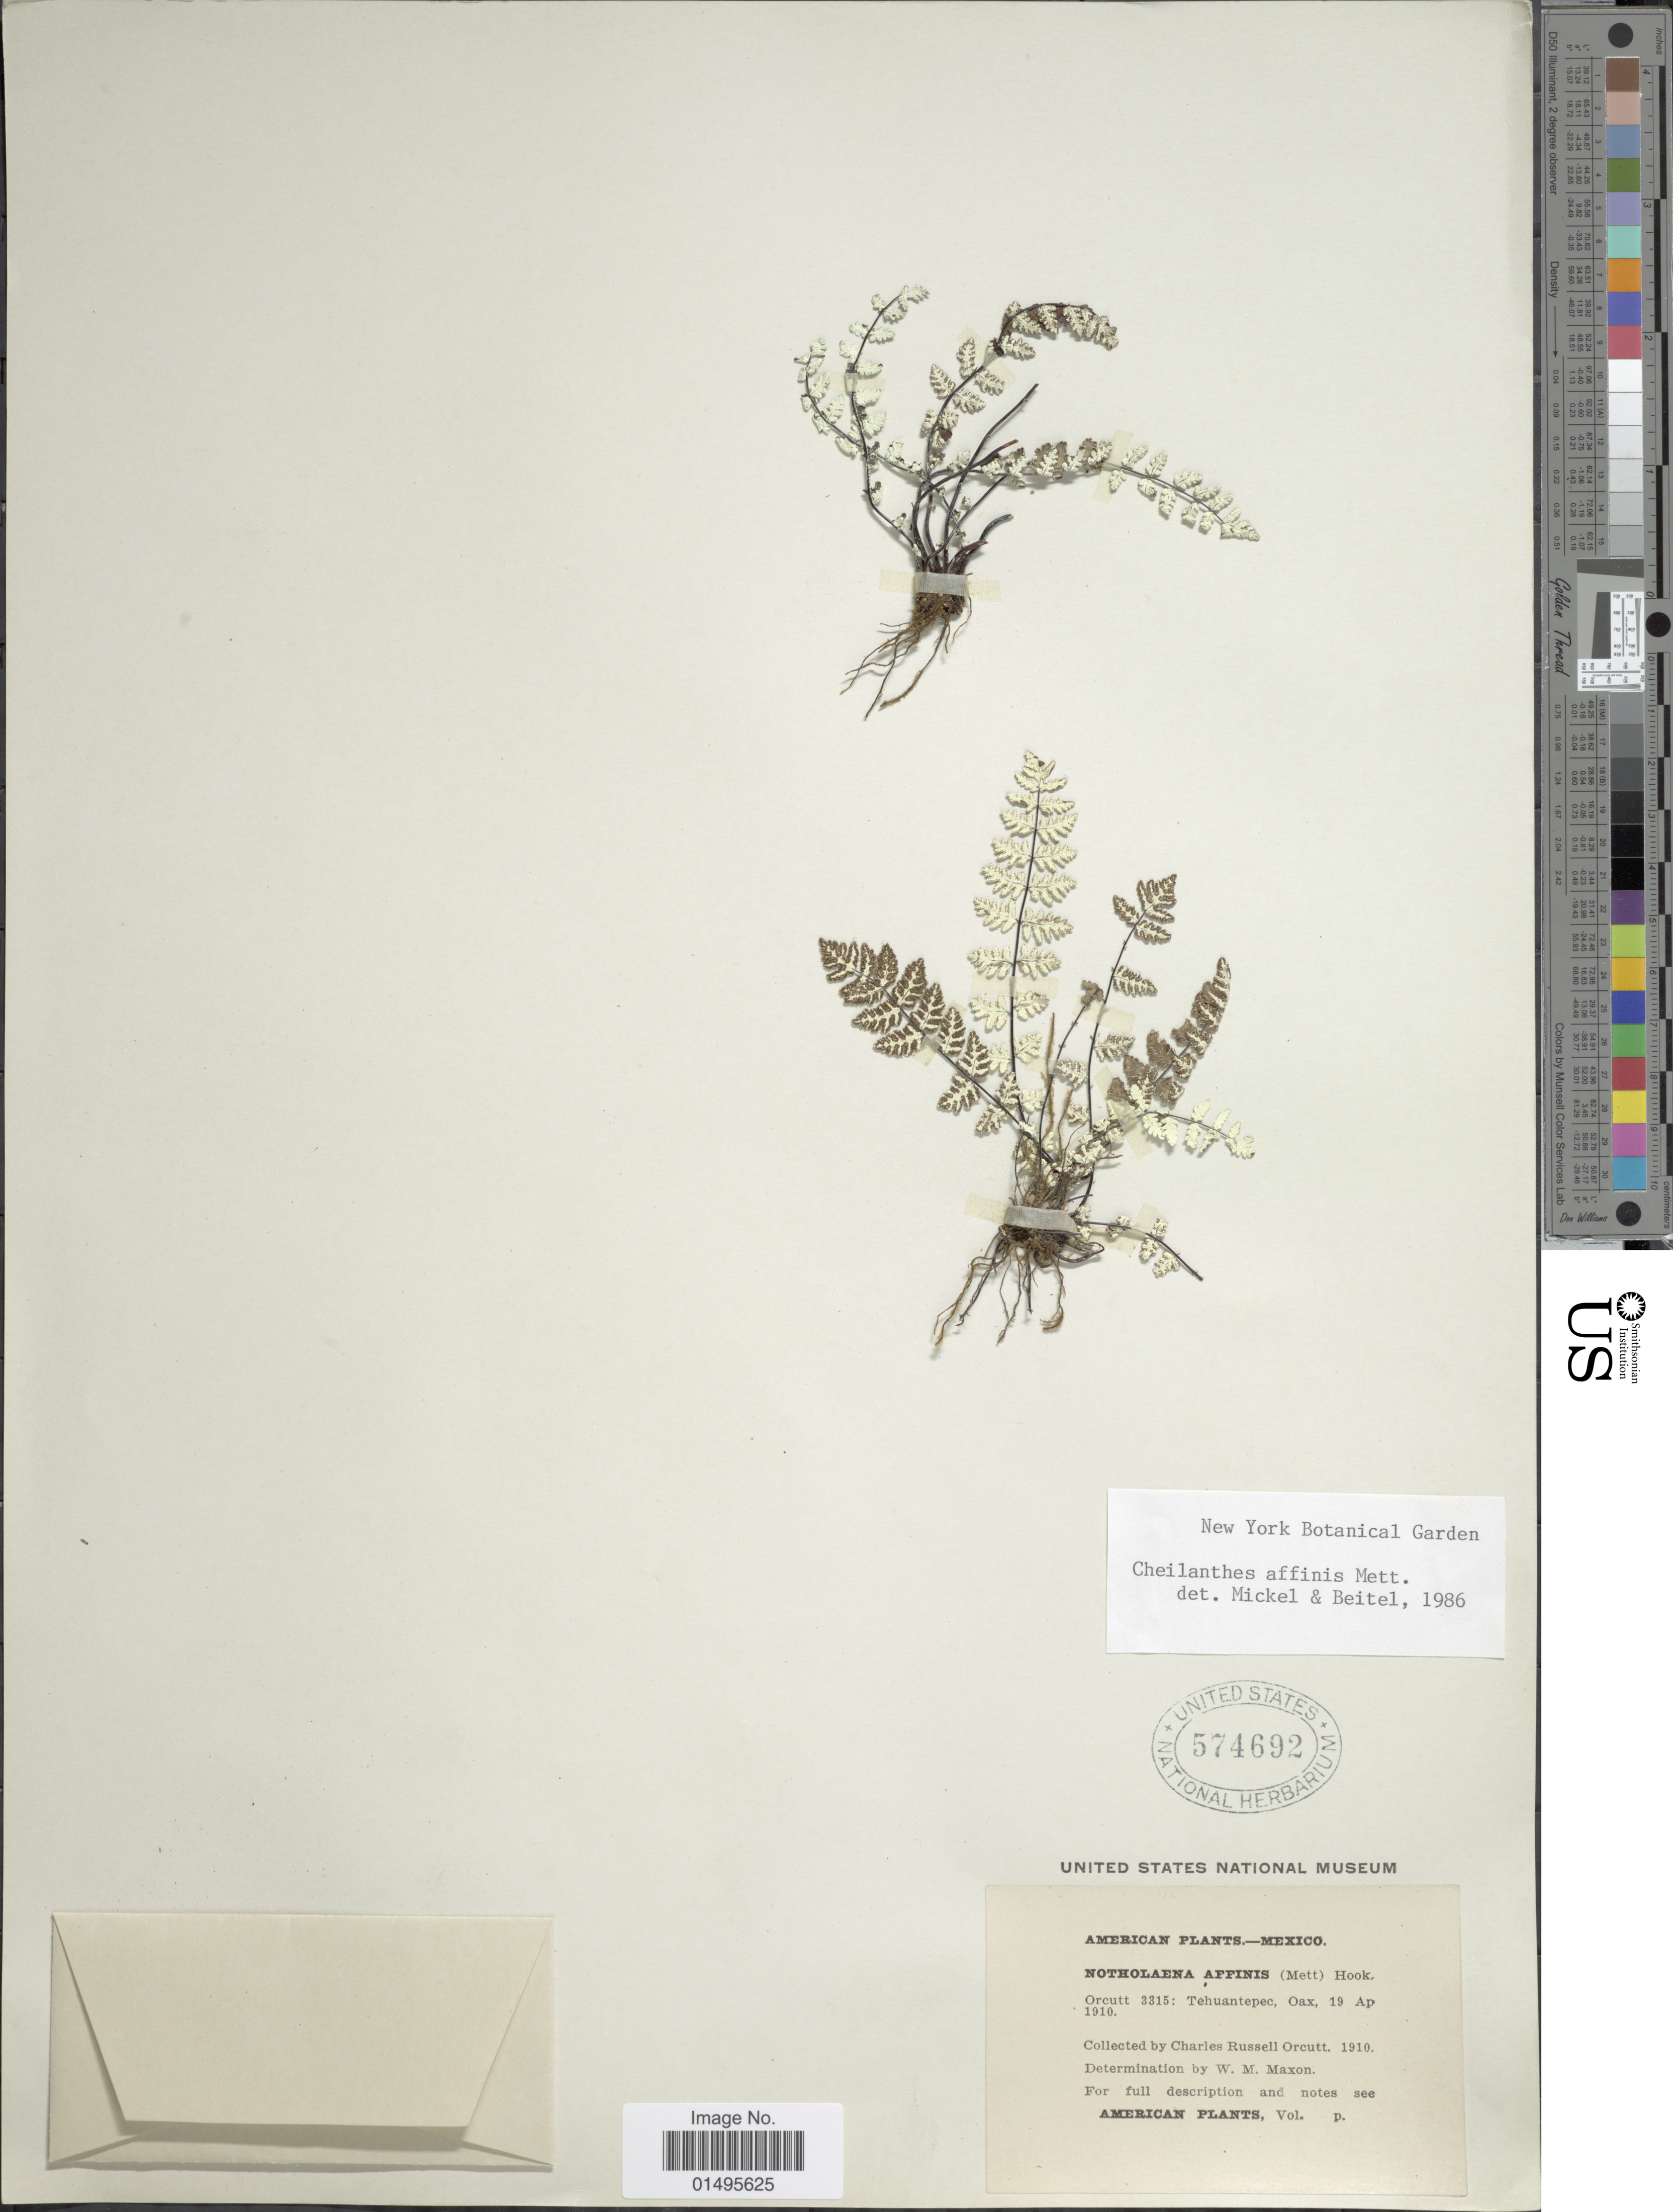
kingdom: Plantae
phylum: Tracheophyta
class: Polypodiopsida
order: Polypodiales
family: Pteridaceae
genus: Notholaena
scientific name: Notholaena affinis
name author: (Ekman) T. Moore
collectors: C. R. Orcutt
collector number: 3315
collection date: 1910-04-19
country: Mexico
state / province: Oaxaca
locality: American Plants, Mexico, Tehuantepec, Oax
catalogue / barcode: US 574692